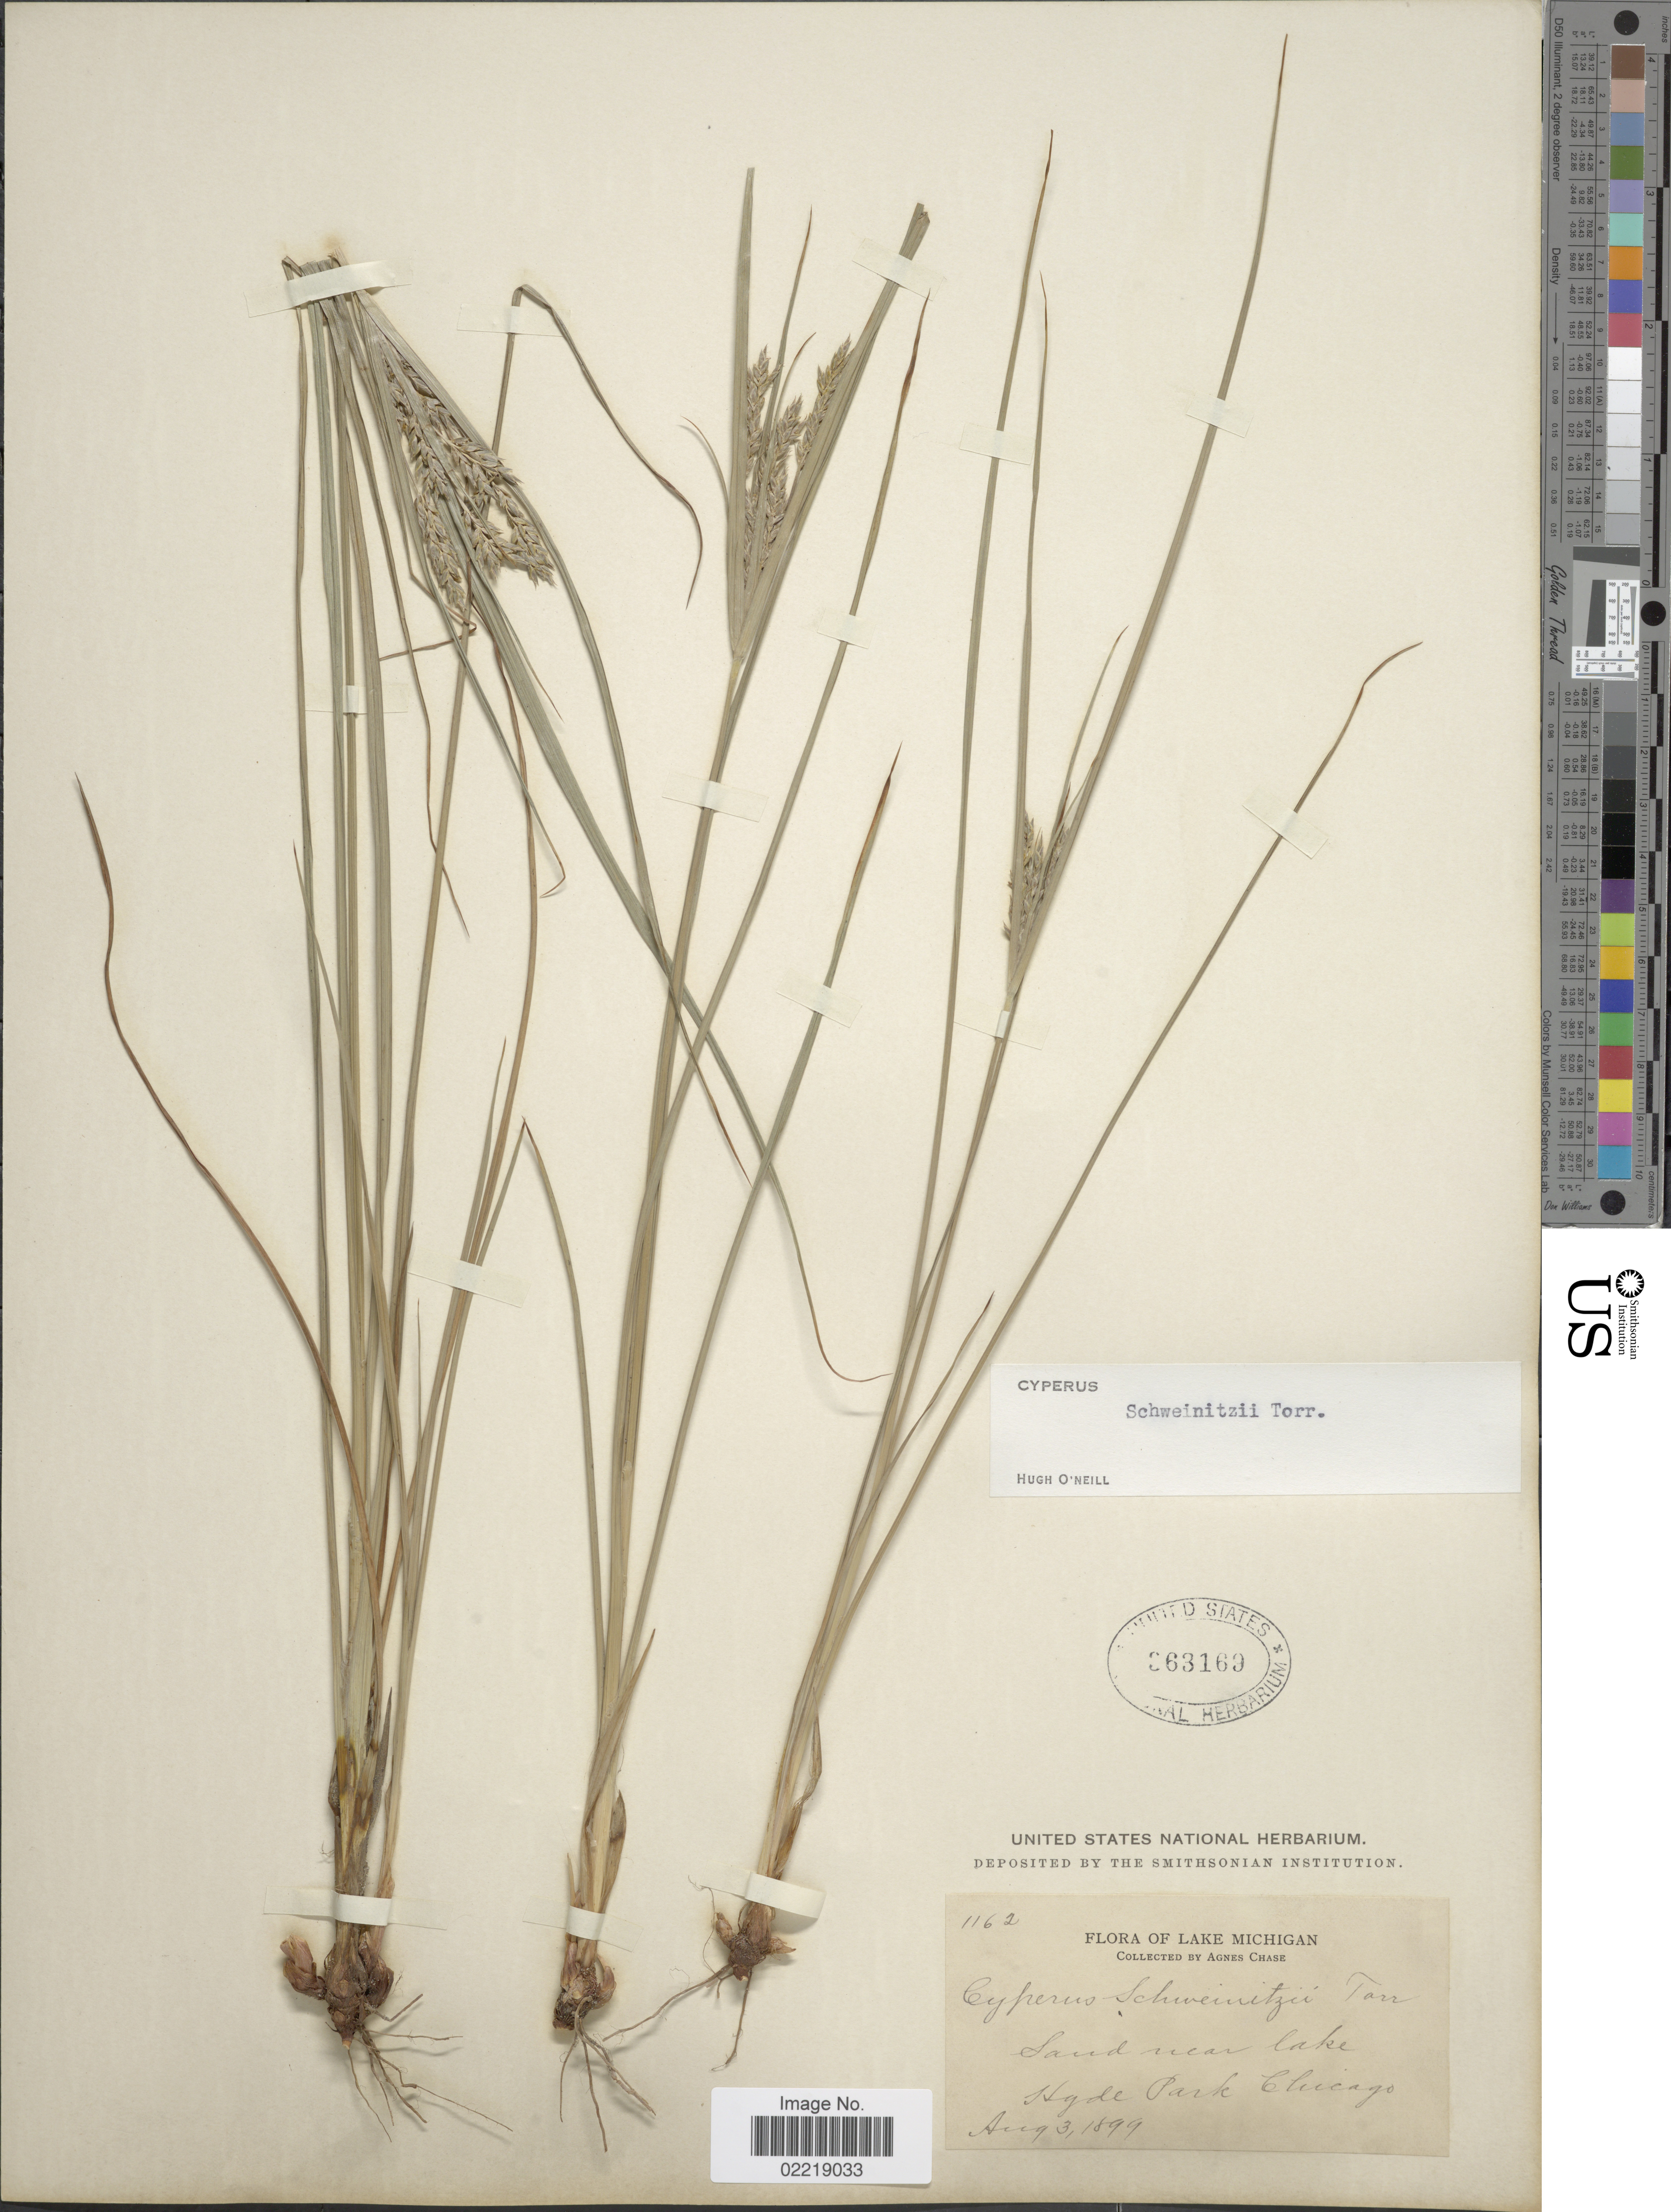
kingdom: Plantae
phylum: Tracheophyta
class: Liliopsida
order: Poales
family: Cyperaceae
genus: Cyperus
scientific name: Cyperus schweinitzii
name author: Torr.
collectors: A. Chase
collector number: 1162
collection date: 1899-08-03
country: United States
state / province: Illinois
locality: Lake Michigan, Sand near lake, Hyde Park Chicago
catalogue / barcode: US 363169